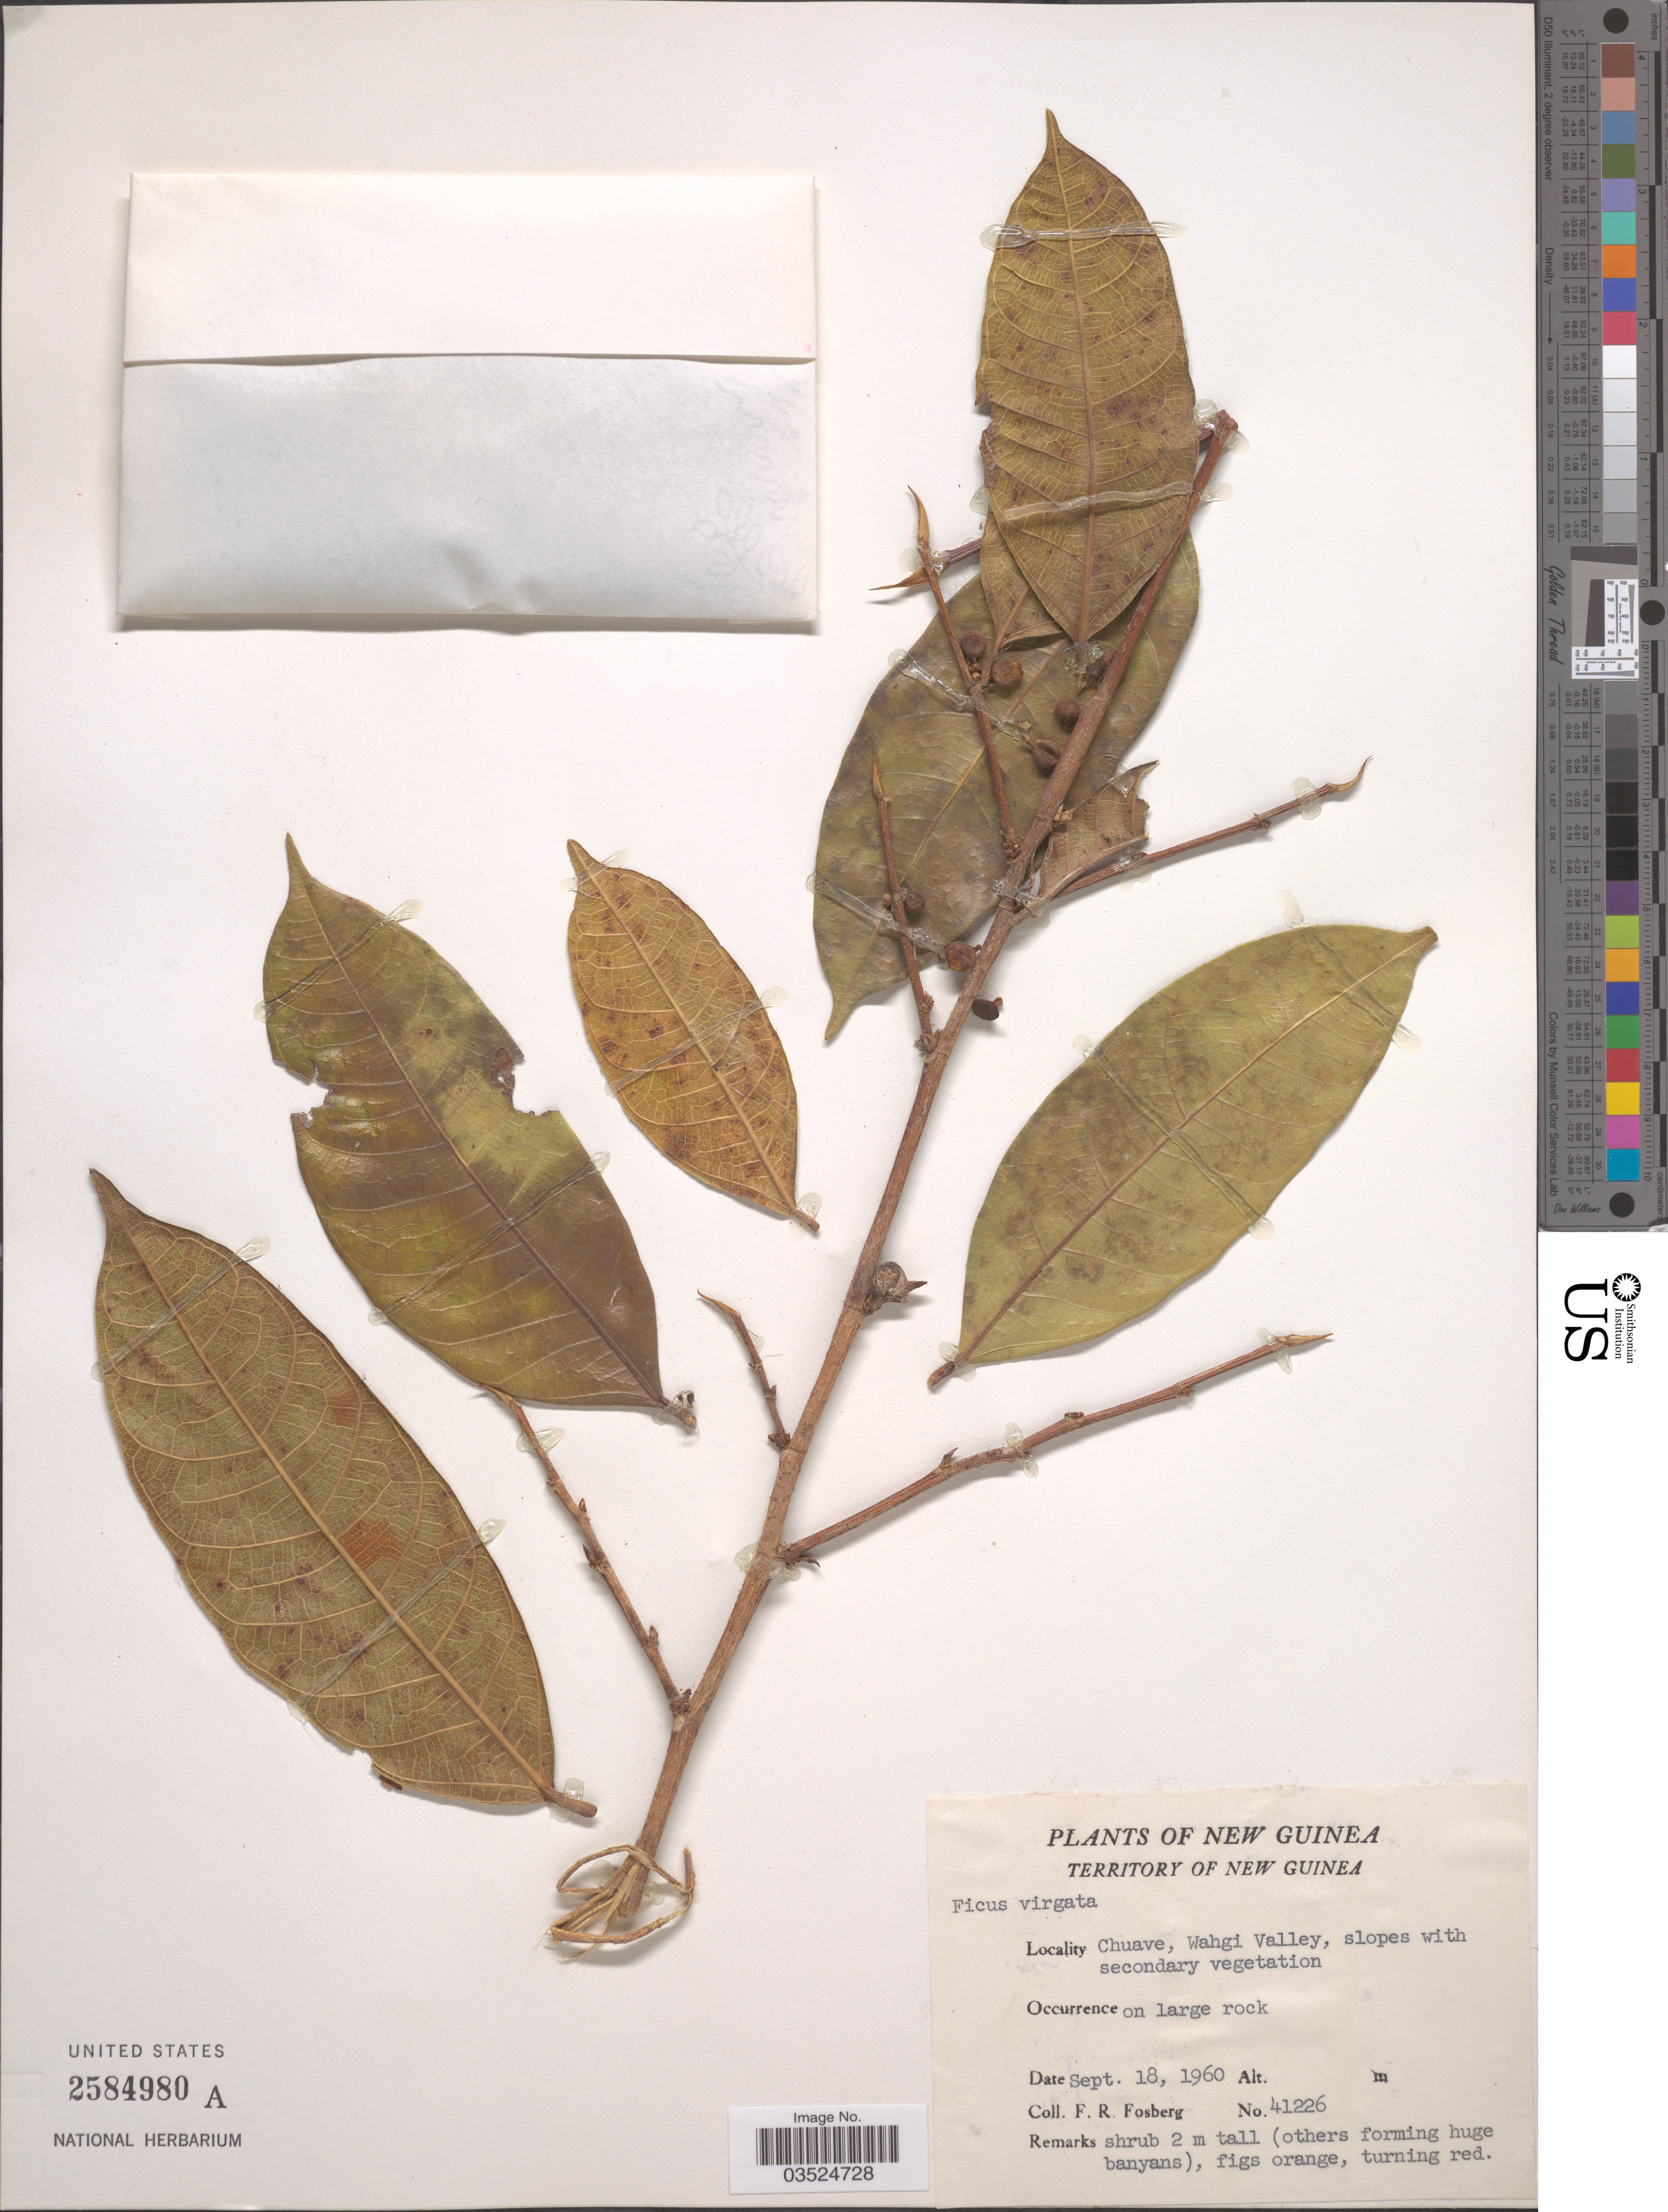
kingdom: Plantae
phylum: Tracheophyta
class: Magnoliopsida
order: Rosales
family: Moraceae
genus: Ficus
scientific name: Ficus virgata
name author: Reinw.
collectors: F. R. Fosberg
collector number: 41226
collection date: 1960-09-18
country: Papua New Guinea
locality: New Guinea. Territory of New Guinea. Chuave, Wahgi Valley.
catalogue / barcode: US 2584980A